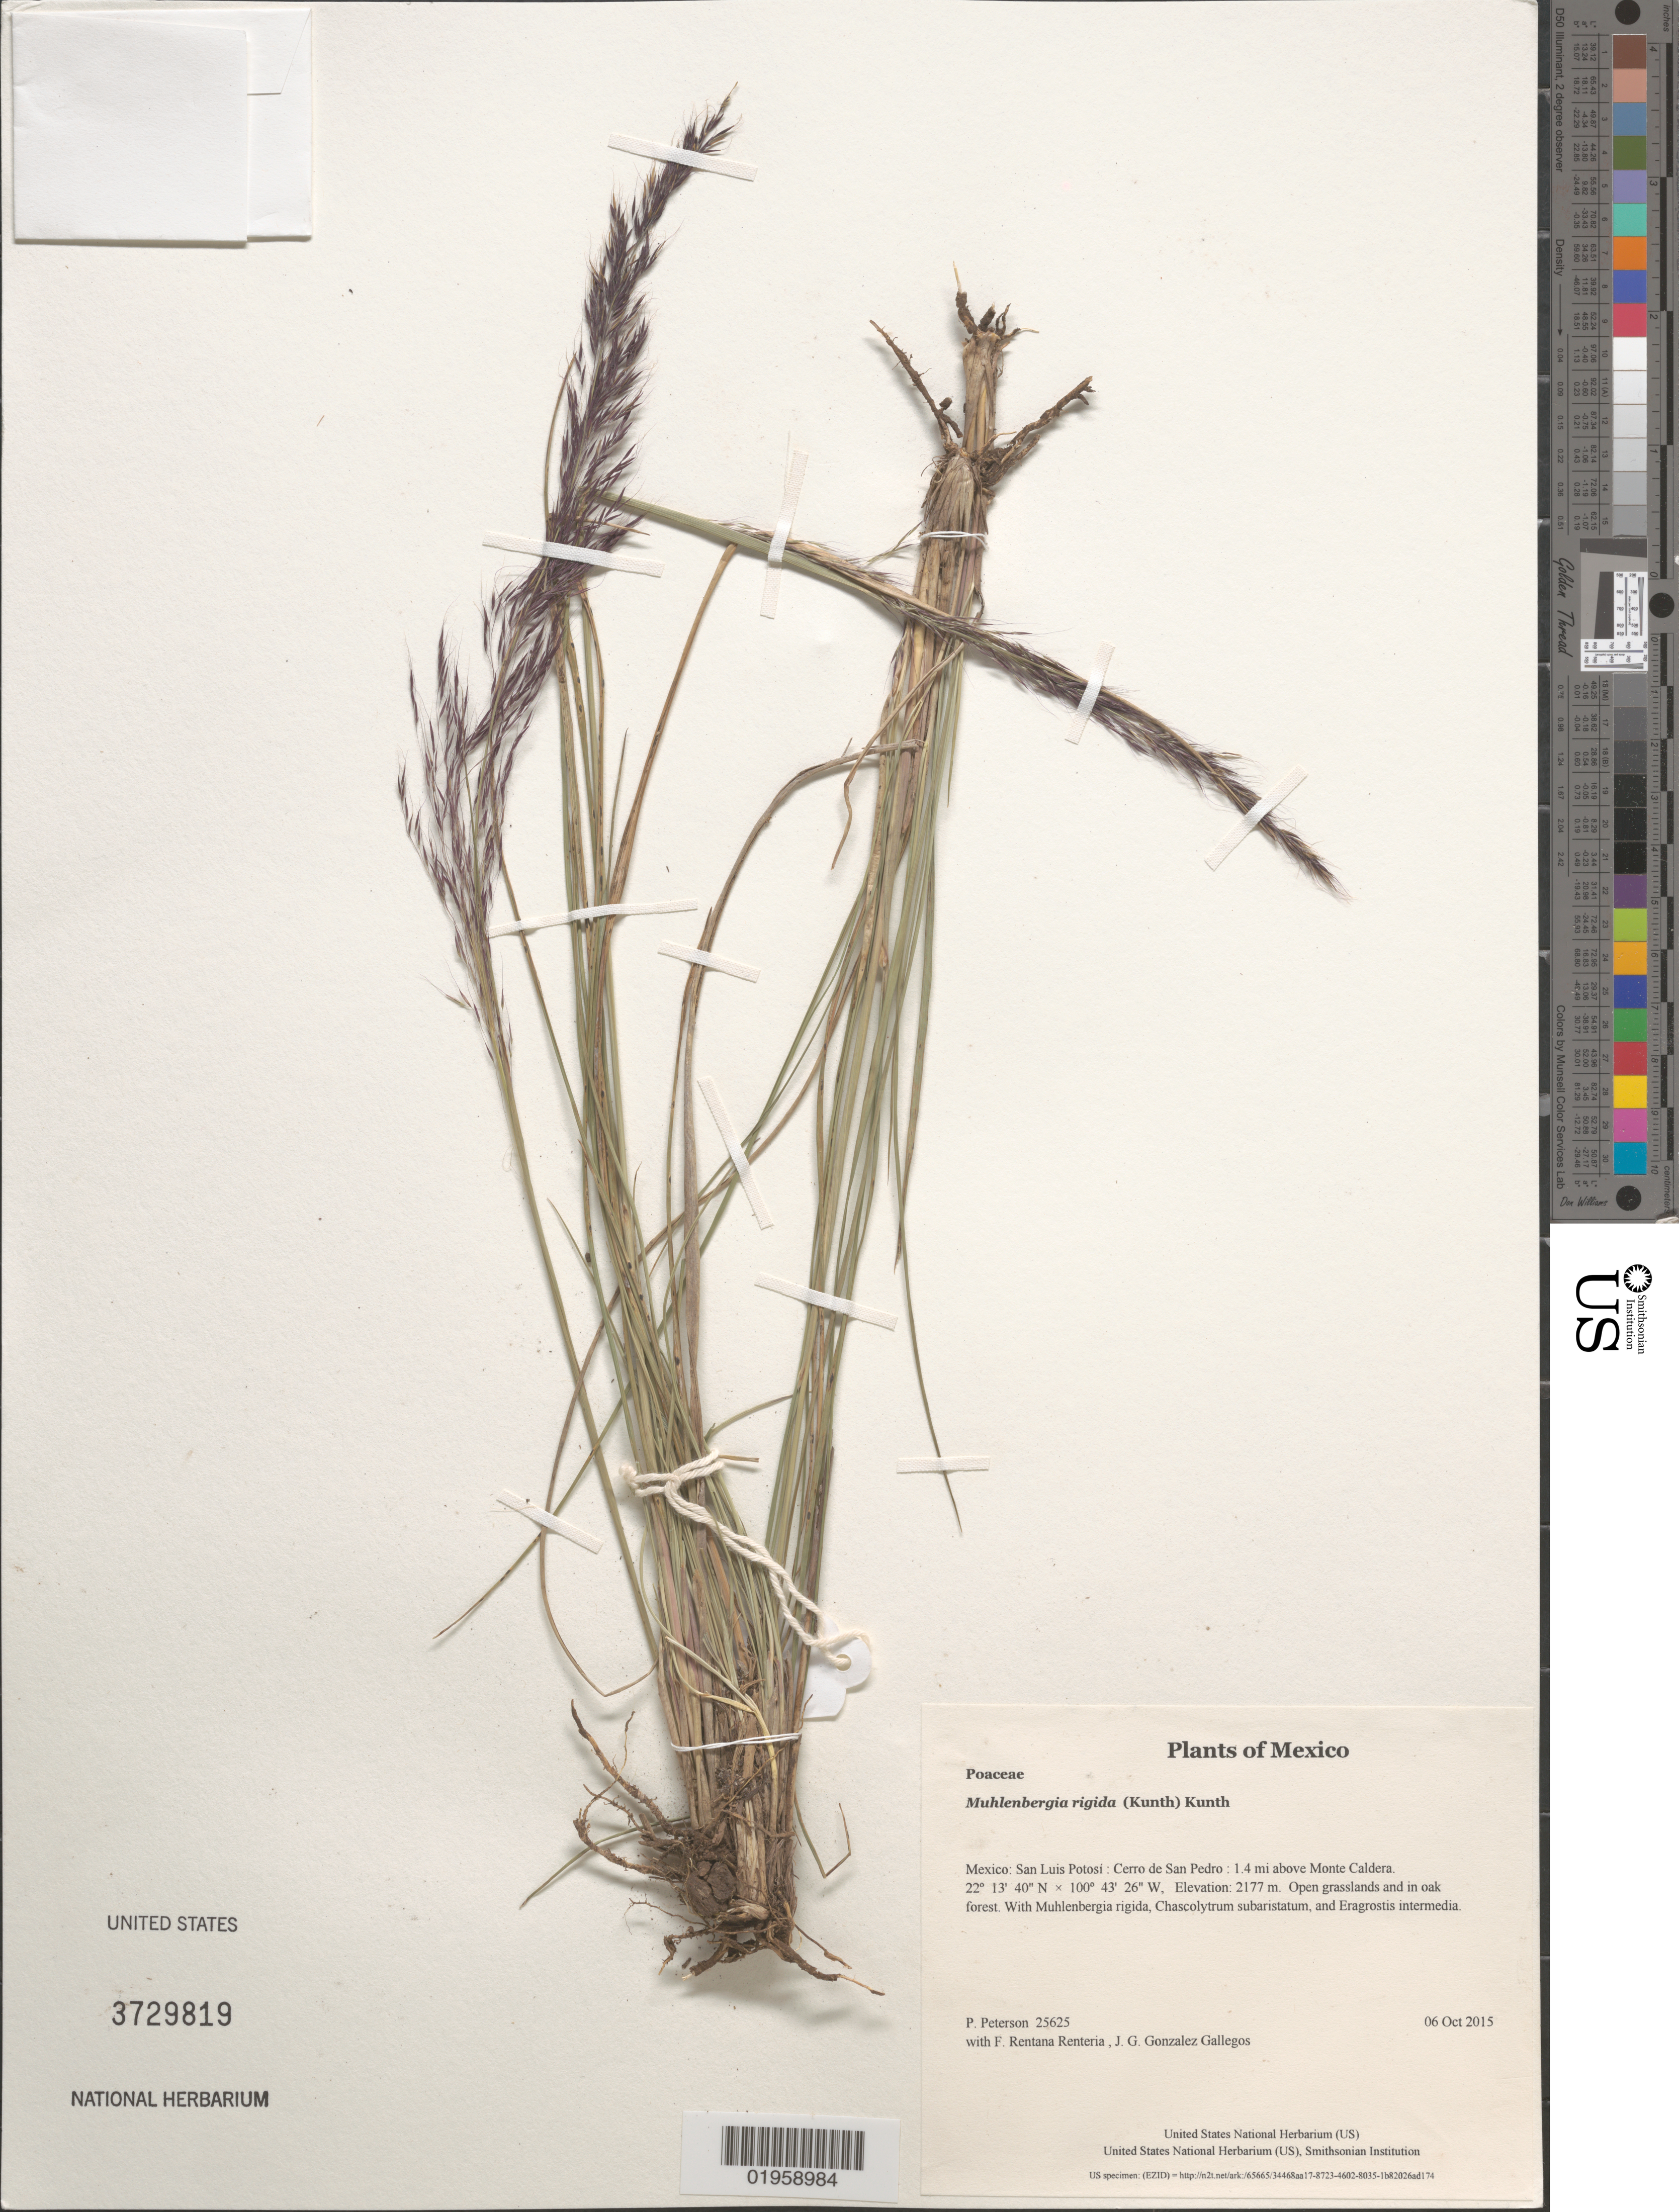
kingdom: Plantae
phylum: Tracheophyta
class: Liliopsida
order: Poales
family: Poaceae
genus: Muhlenbergia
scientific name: Muhlenbergia rigida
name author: (Kunth) Kunth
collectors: P. M. Peterson, F. Rentana Renteria & J. G. Gonzalez Gallegos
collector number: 25625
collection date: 2015-10-06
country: Mexico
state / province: San Luis Potosí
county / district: Cerro de San Pedro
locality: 1.4 mi above Monte Caldera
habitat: Open grasslands and in oak forest.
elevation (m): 2177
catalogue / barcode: US 3729819